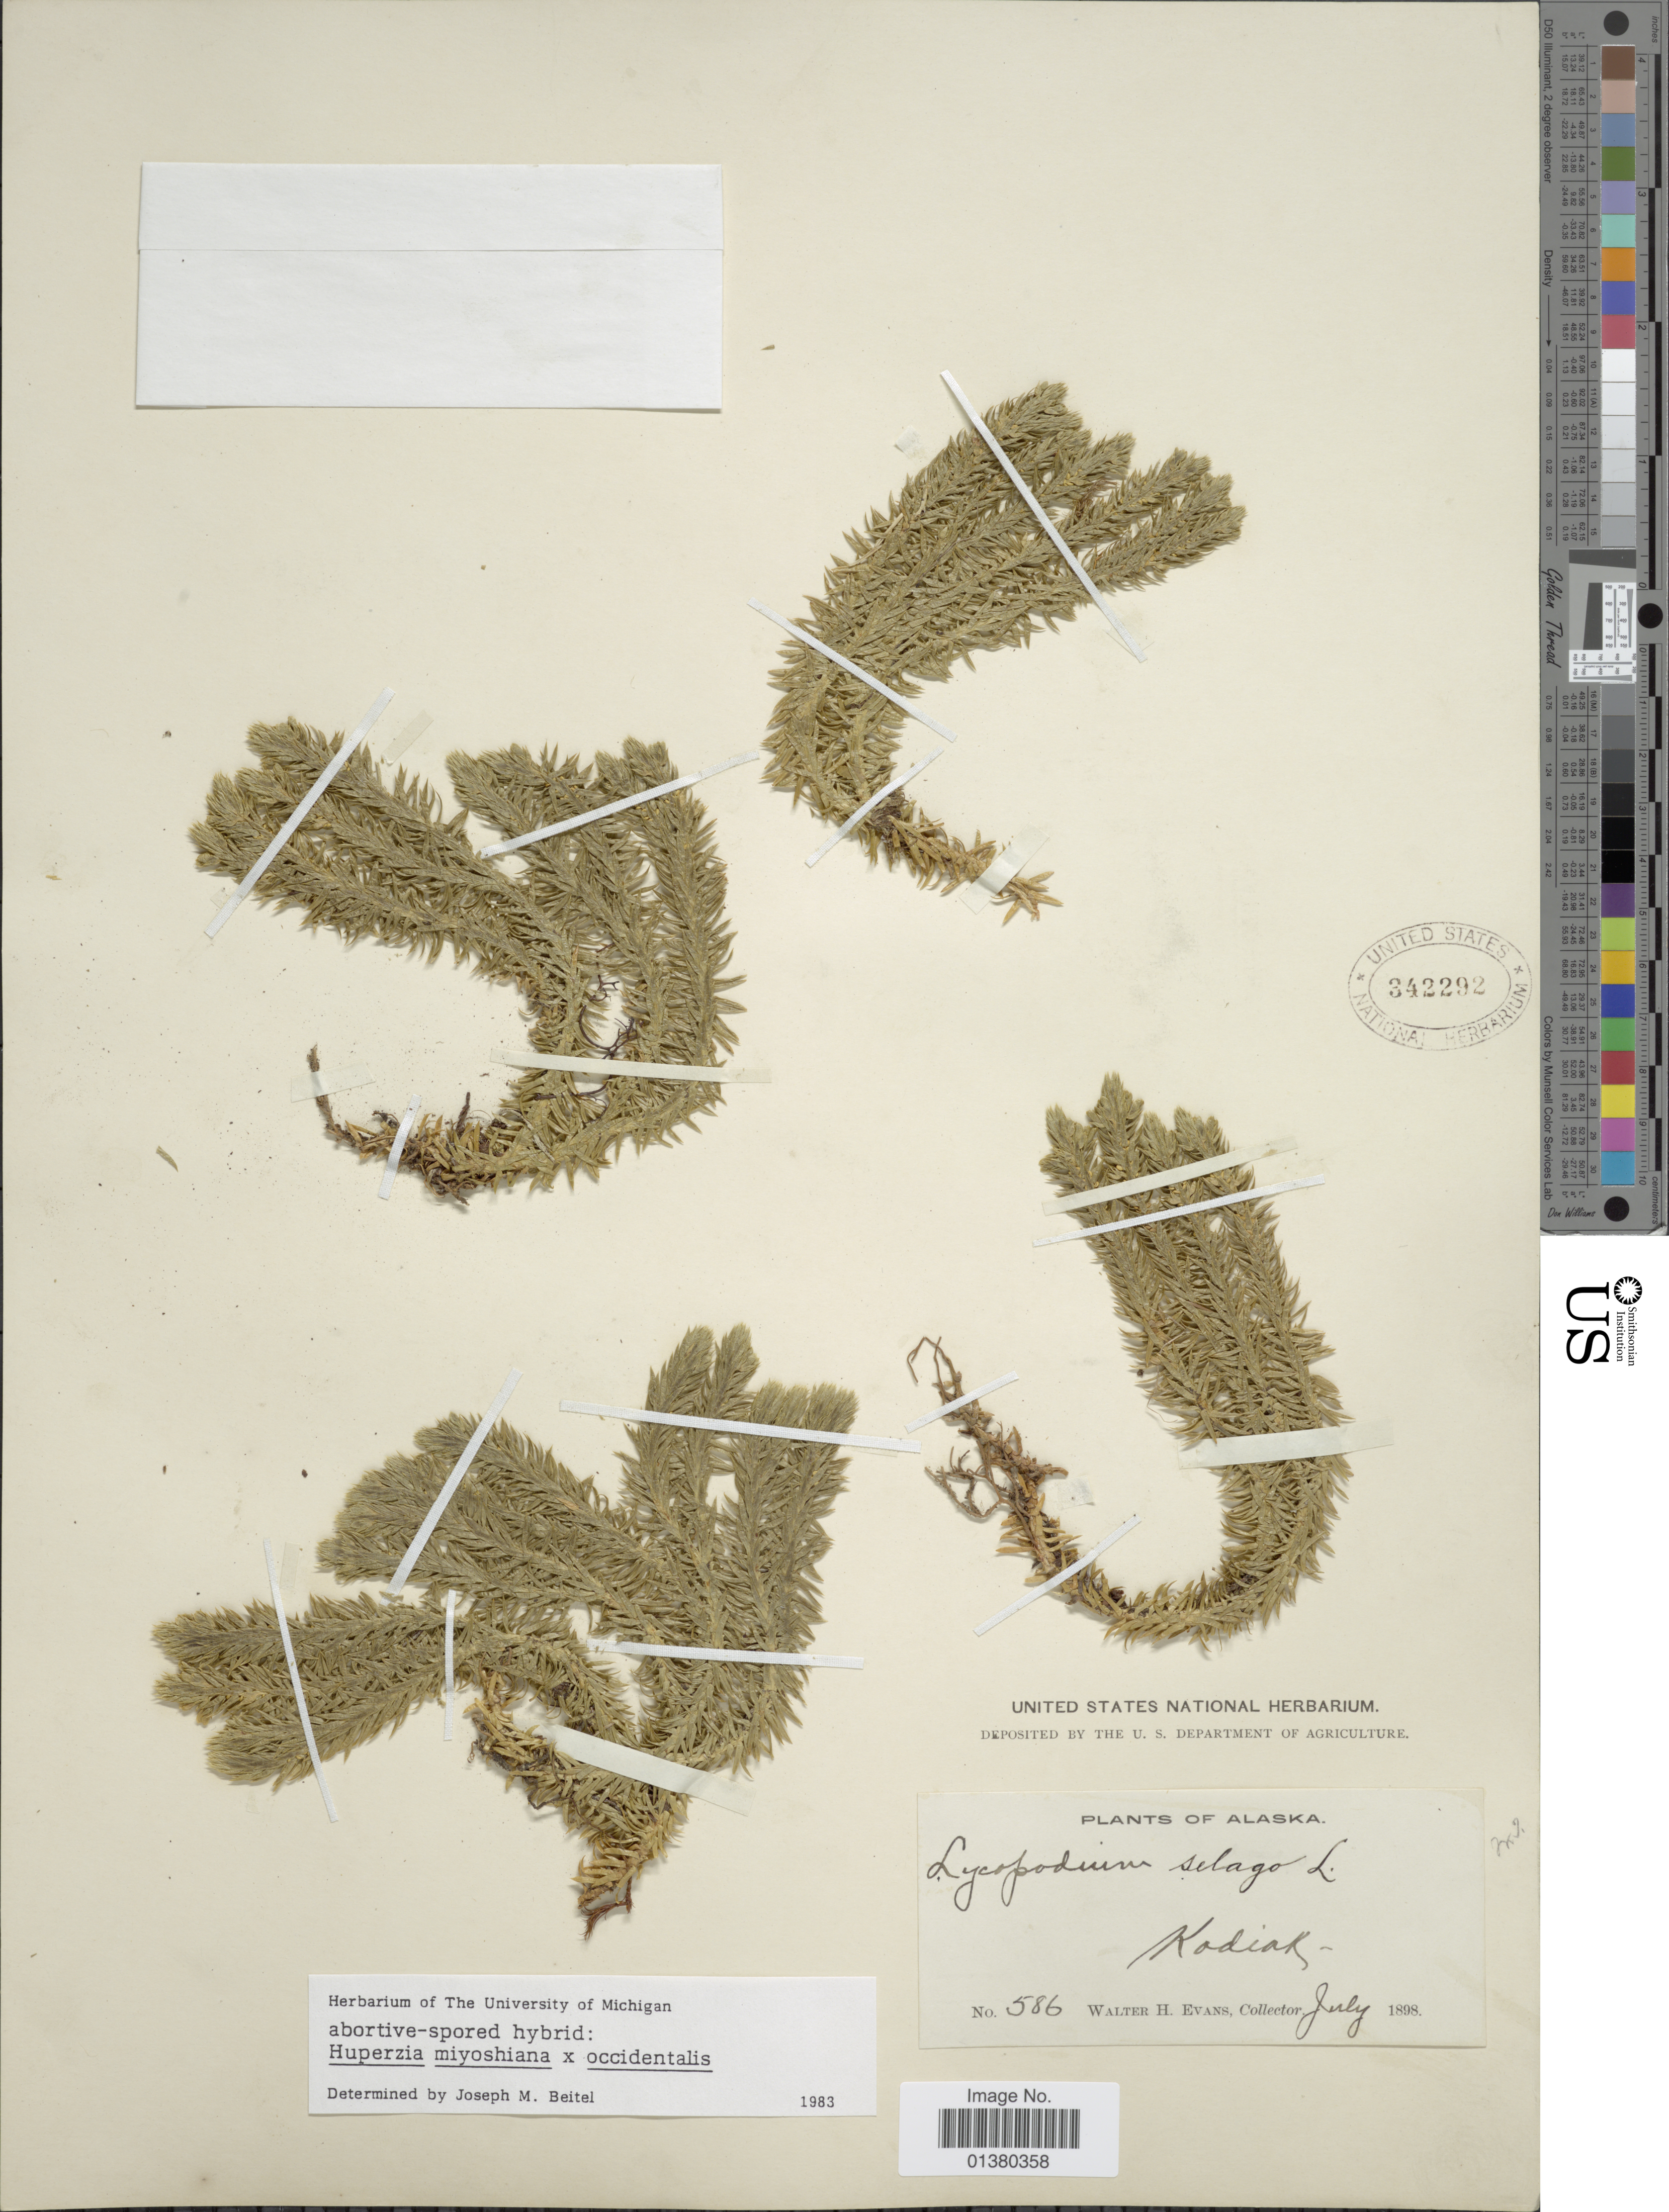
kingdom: Plantae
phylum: Tracheophyta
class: Lycopodiopsida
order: Lycopodiales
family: Lycopodiaceae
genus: Huperzia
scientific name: Huperzia miyoshiana x H. occidentalis (Clute) Kartesz & Gandhi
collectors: W. H. Evans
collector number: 586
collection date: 1898-07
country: United States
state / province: Alaska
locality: Kodiak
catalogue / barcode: US 342292